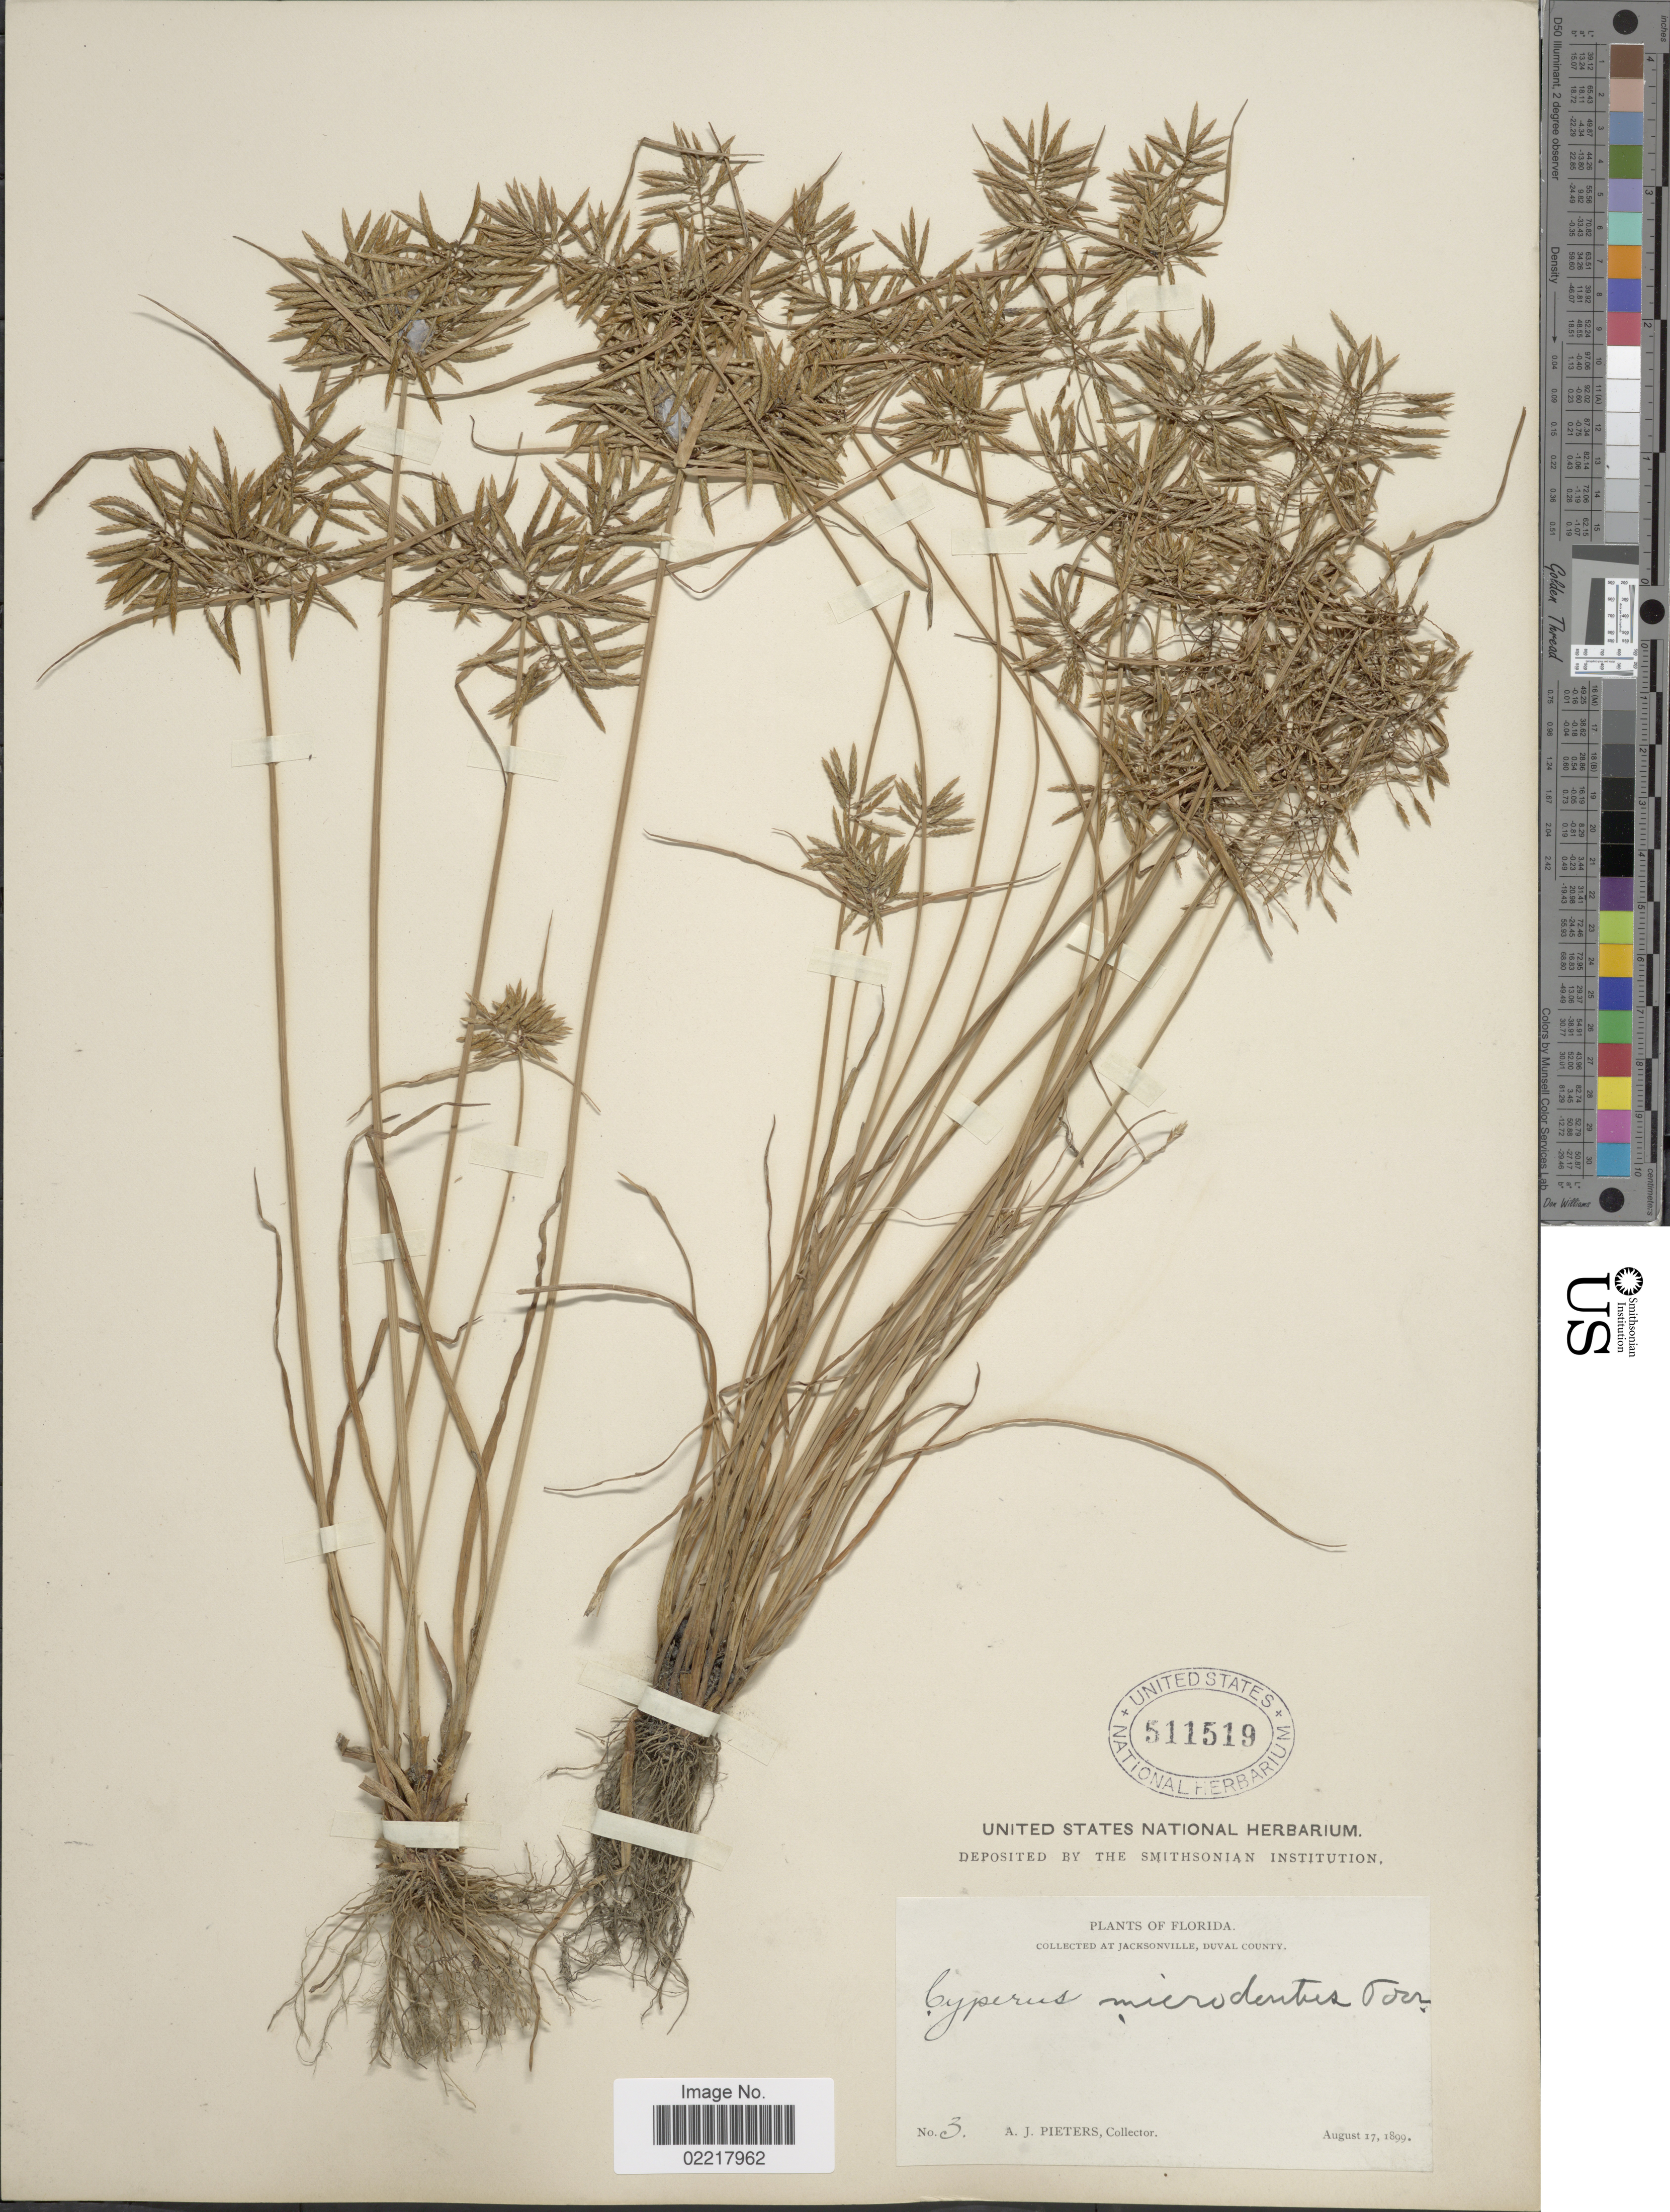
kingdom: Plantae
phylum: Tracheophyta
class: Liliopsida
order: Poales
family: Cyperaceae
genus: Cyperus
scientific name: Cyperus polystachyos var. texensis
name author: (Torr.) Fernald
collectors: A. Peters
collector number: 3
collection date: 1899-08-17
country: United States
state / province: Florida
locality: At Jacksonville, Duval County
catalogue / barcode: US 511519